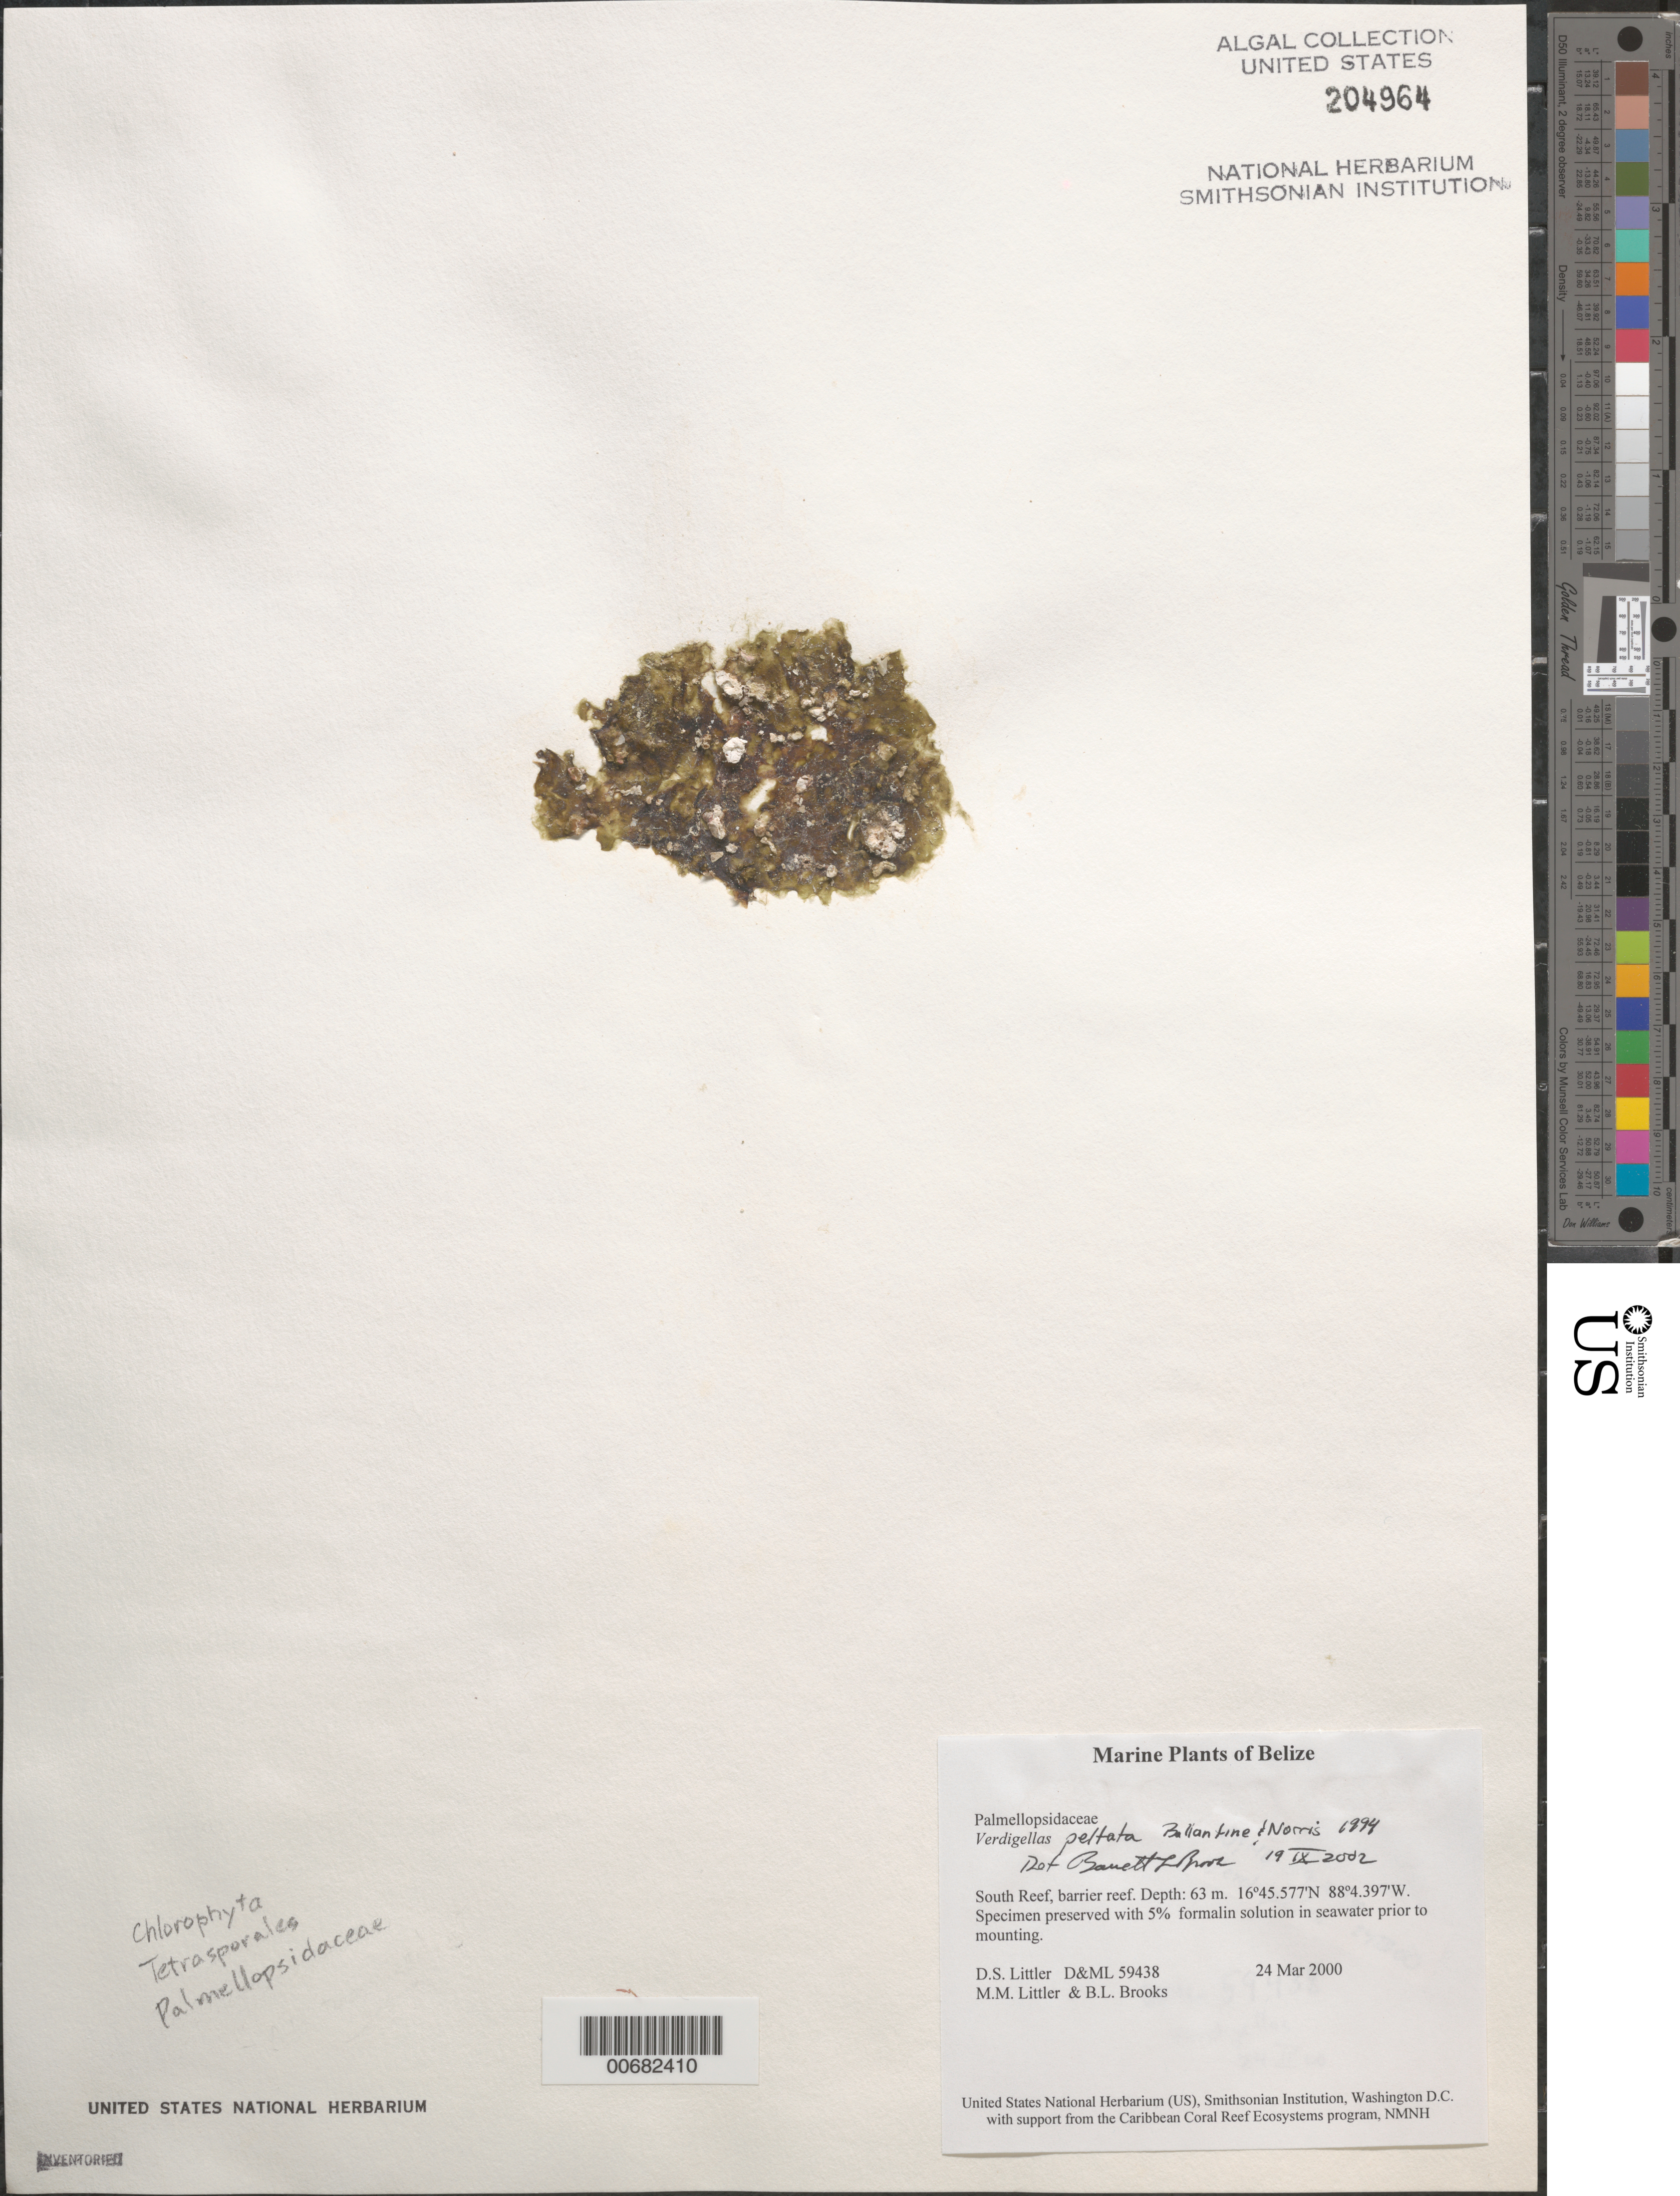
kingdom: Plantae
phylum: Chlorophyta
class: Prasinophyceae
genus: Verdigellas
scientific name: Verdigellas peltata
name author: D.L. Ballant. & J.N. Norris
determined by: Brooks, B. L., (BOT), Smithsonian Institution - National Museum of Natural History (UNITED STATES)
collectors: D. S. Littler, M. M. Littler & B. Brooks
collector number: D&ML 59438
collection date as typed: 24 Mar 2000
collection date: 2000-03-24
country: Belize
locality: South Reef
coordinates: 16 45.577'N, 88 4.397' W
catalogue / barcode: US 204964